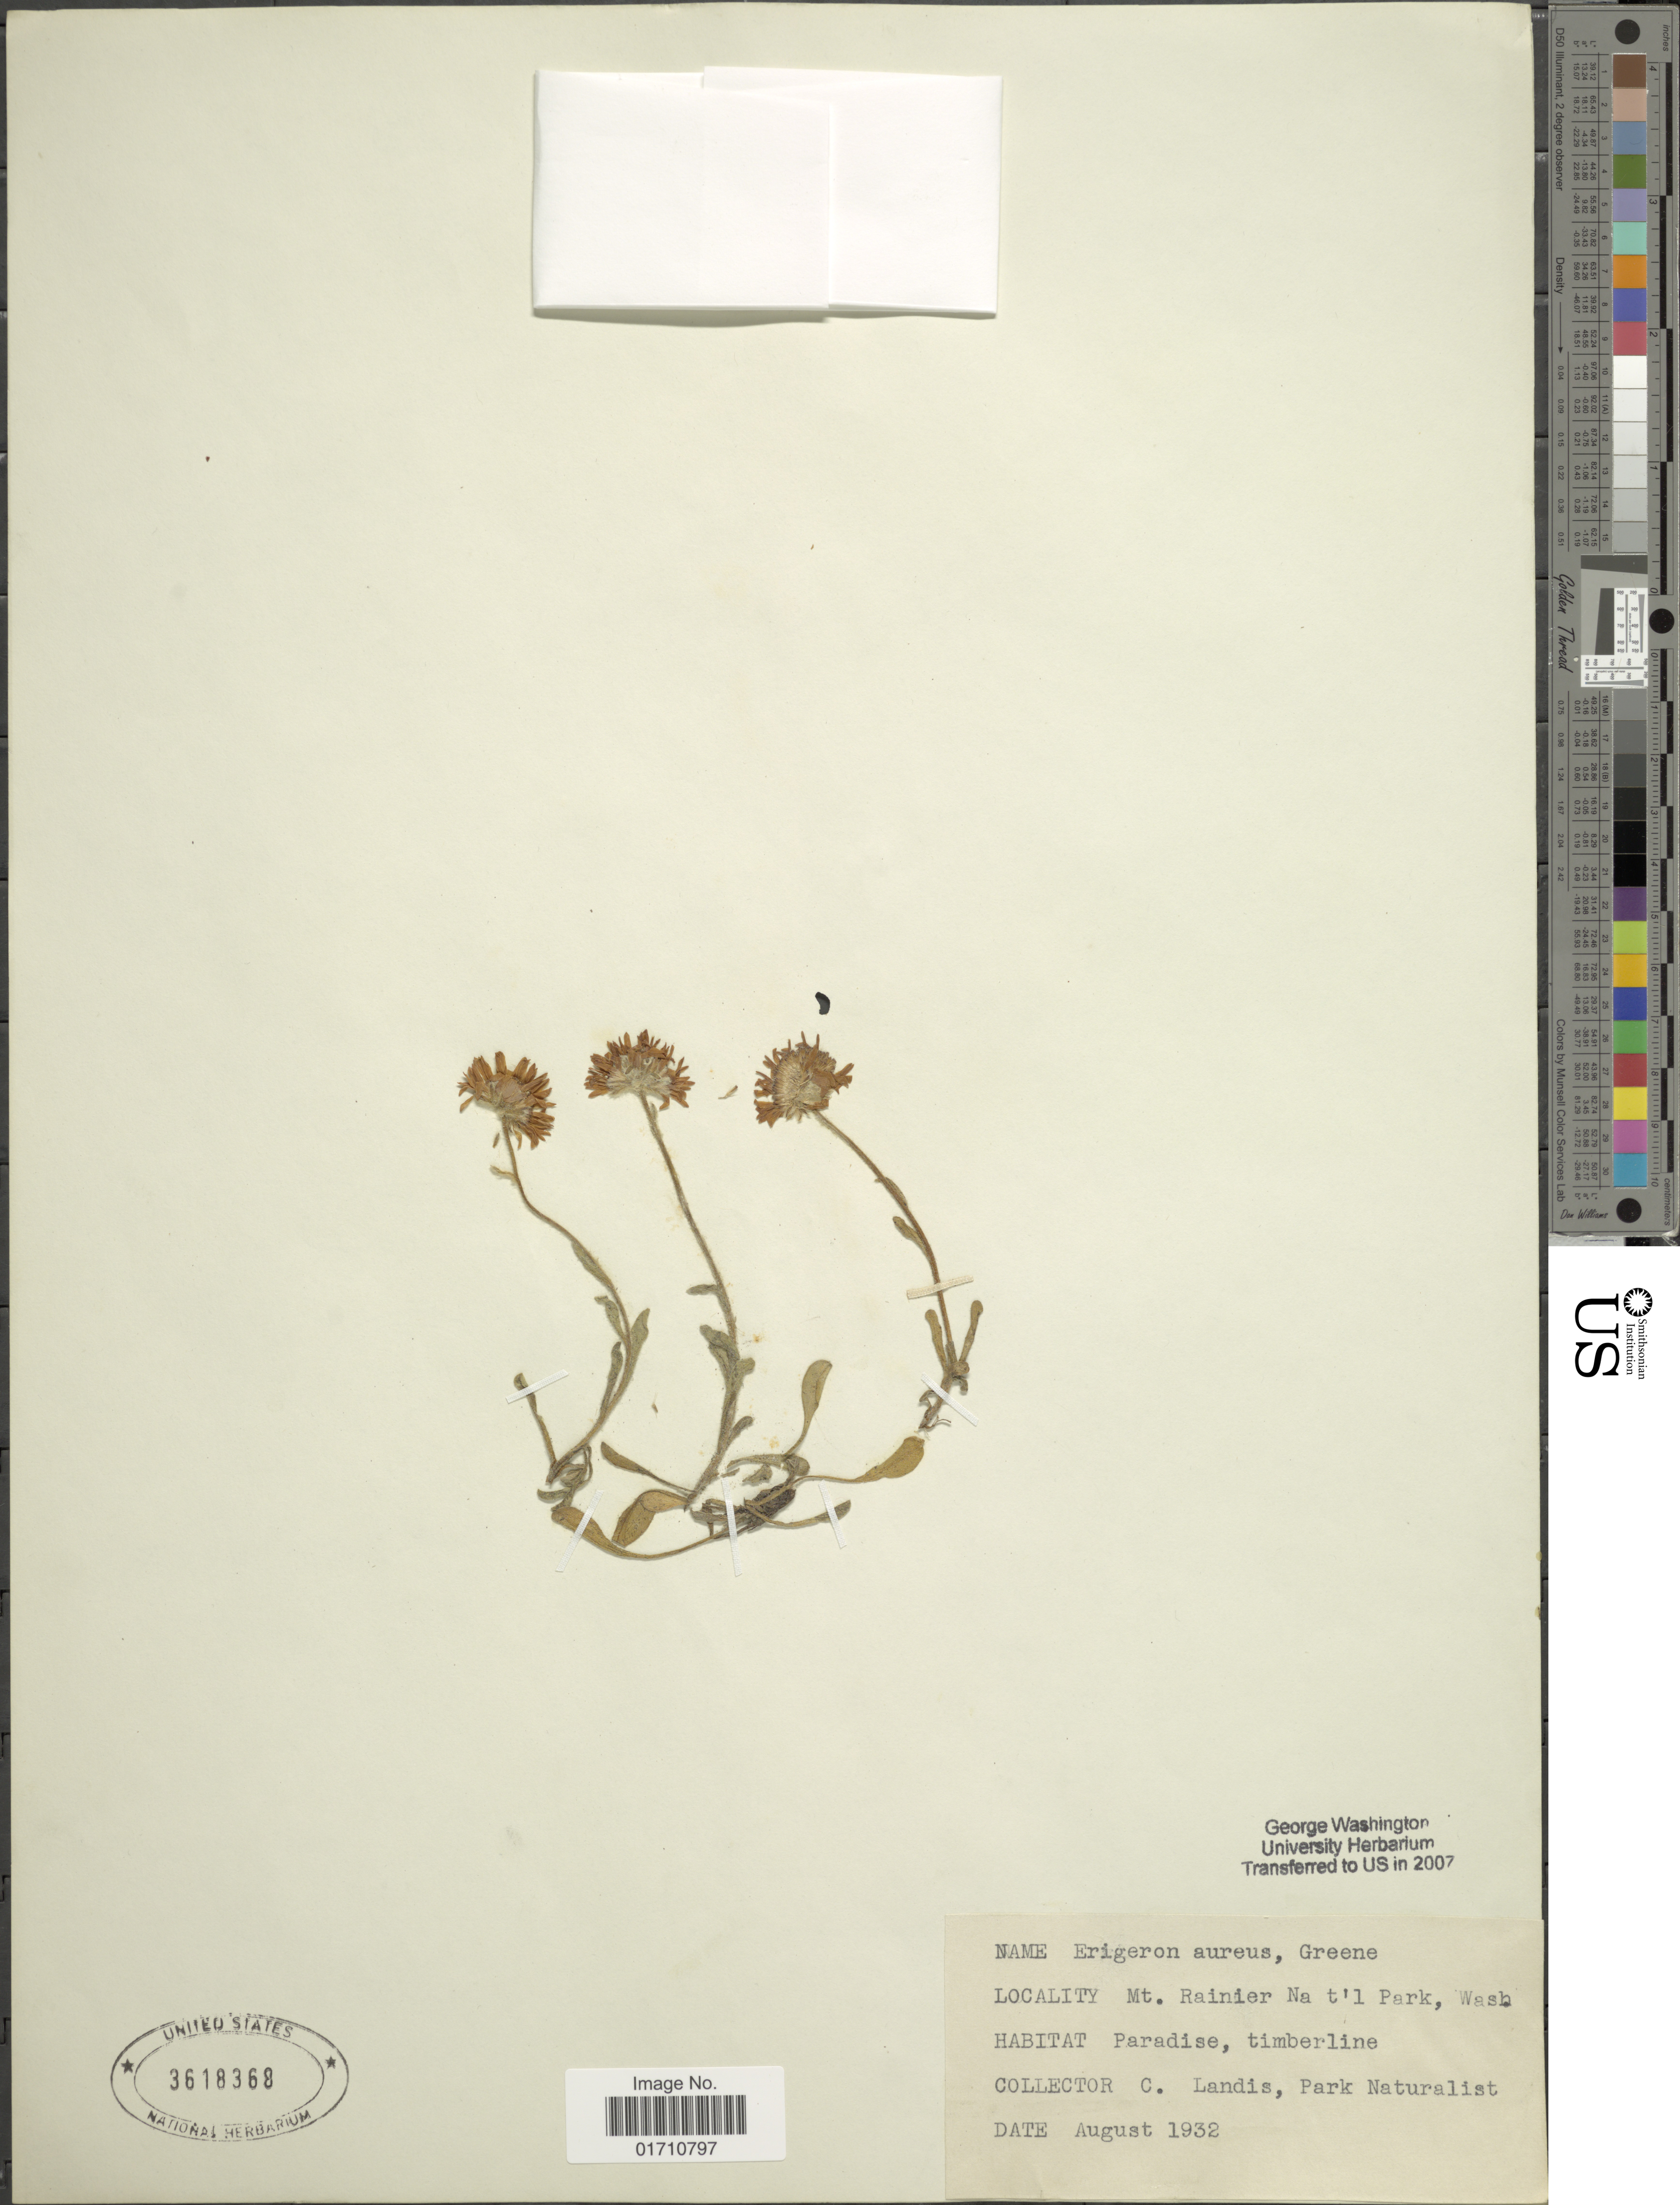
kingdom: Plantae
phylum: Tracheophyta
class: Magnoliopsida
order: Asterales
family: Asteraceae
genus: Erigeron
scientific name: Erigeron aureus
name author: Greene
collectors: C. Landis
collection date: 1932-08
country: United States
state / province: Washington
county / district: Pierce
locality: Mt Rainier Na t'l Park, Paradise, timberline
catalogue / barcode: US 3618368